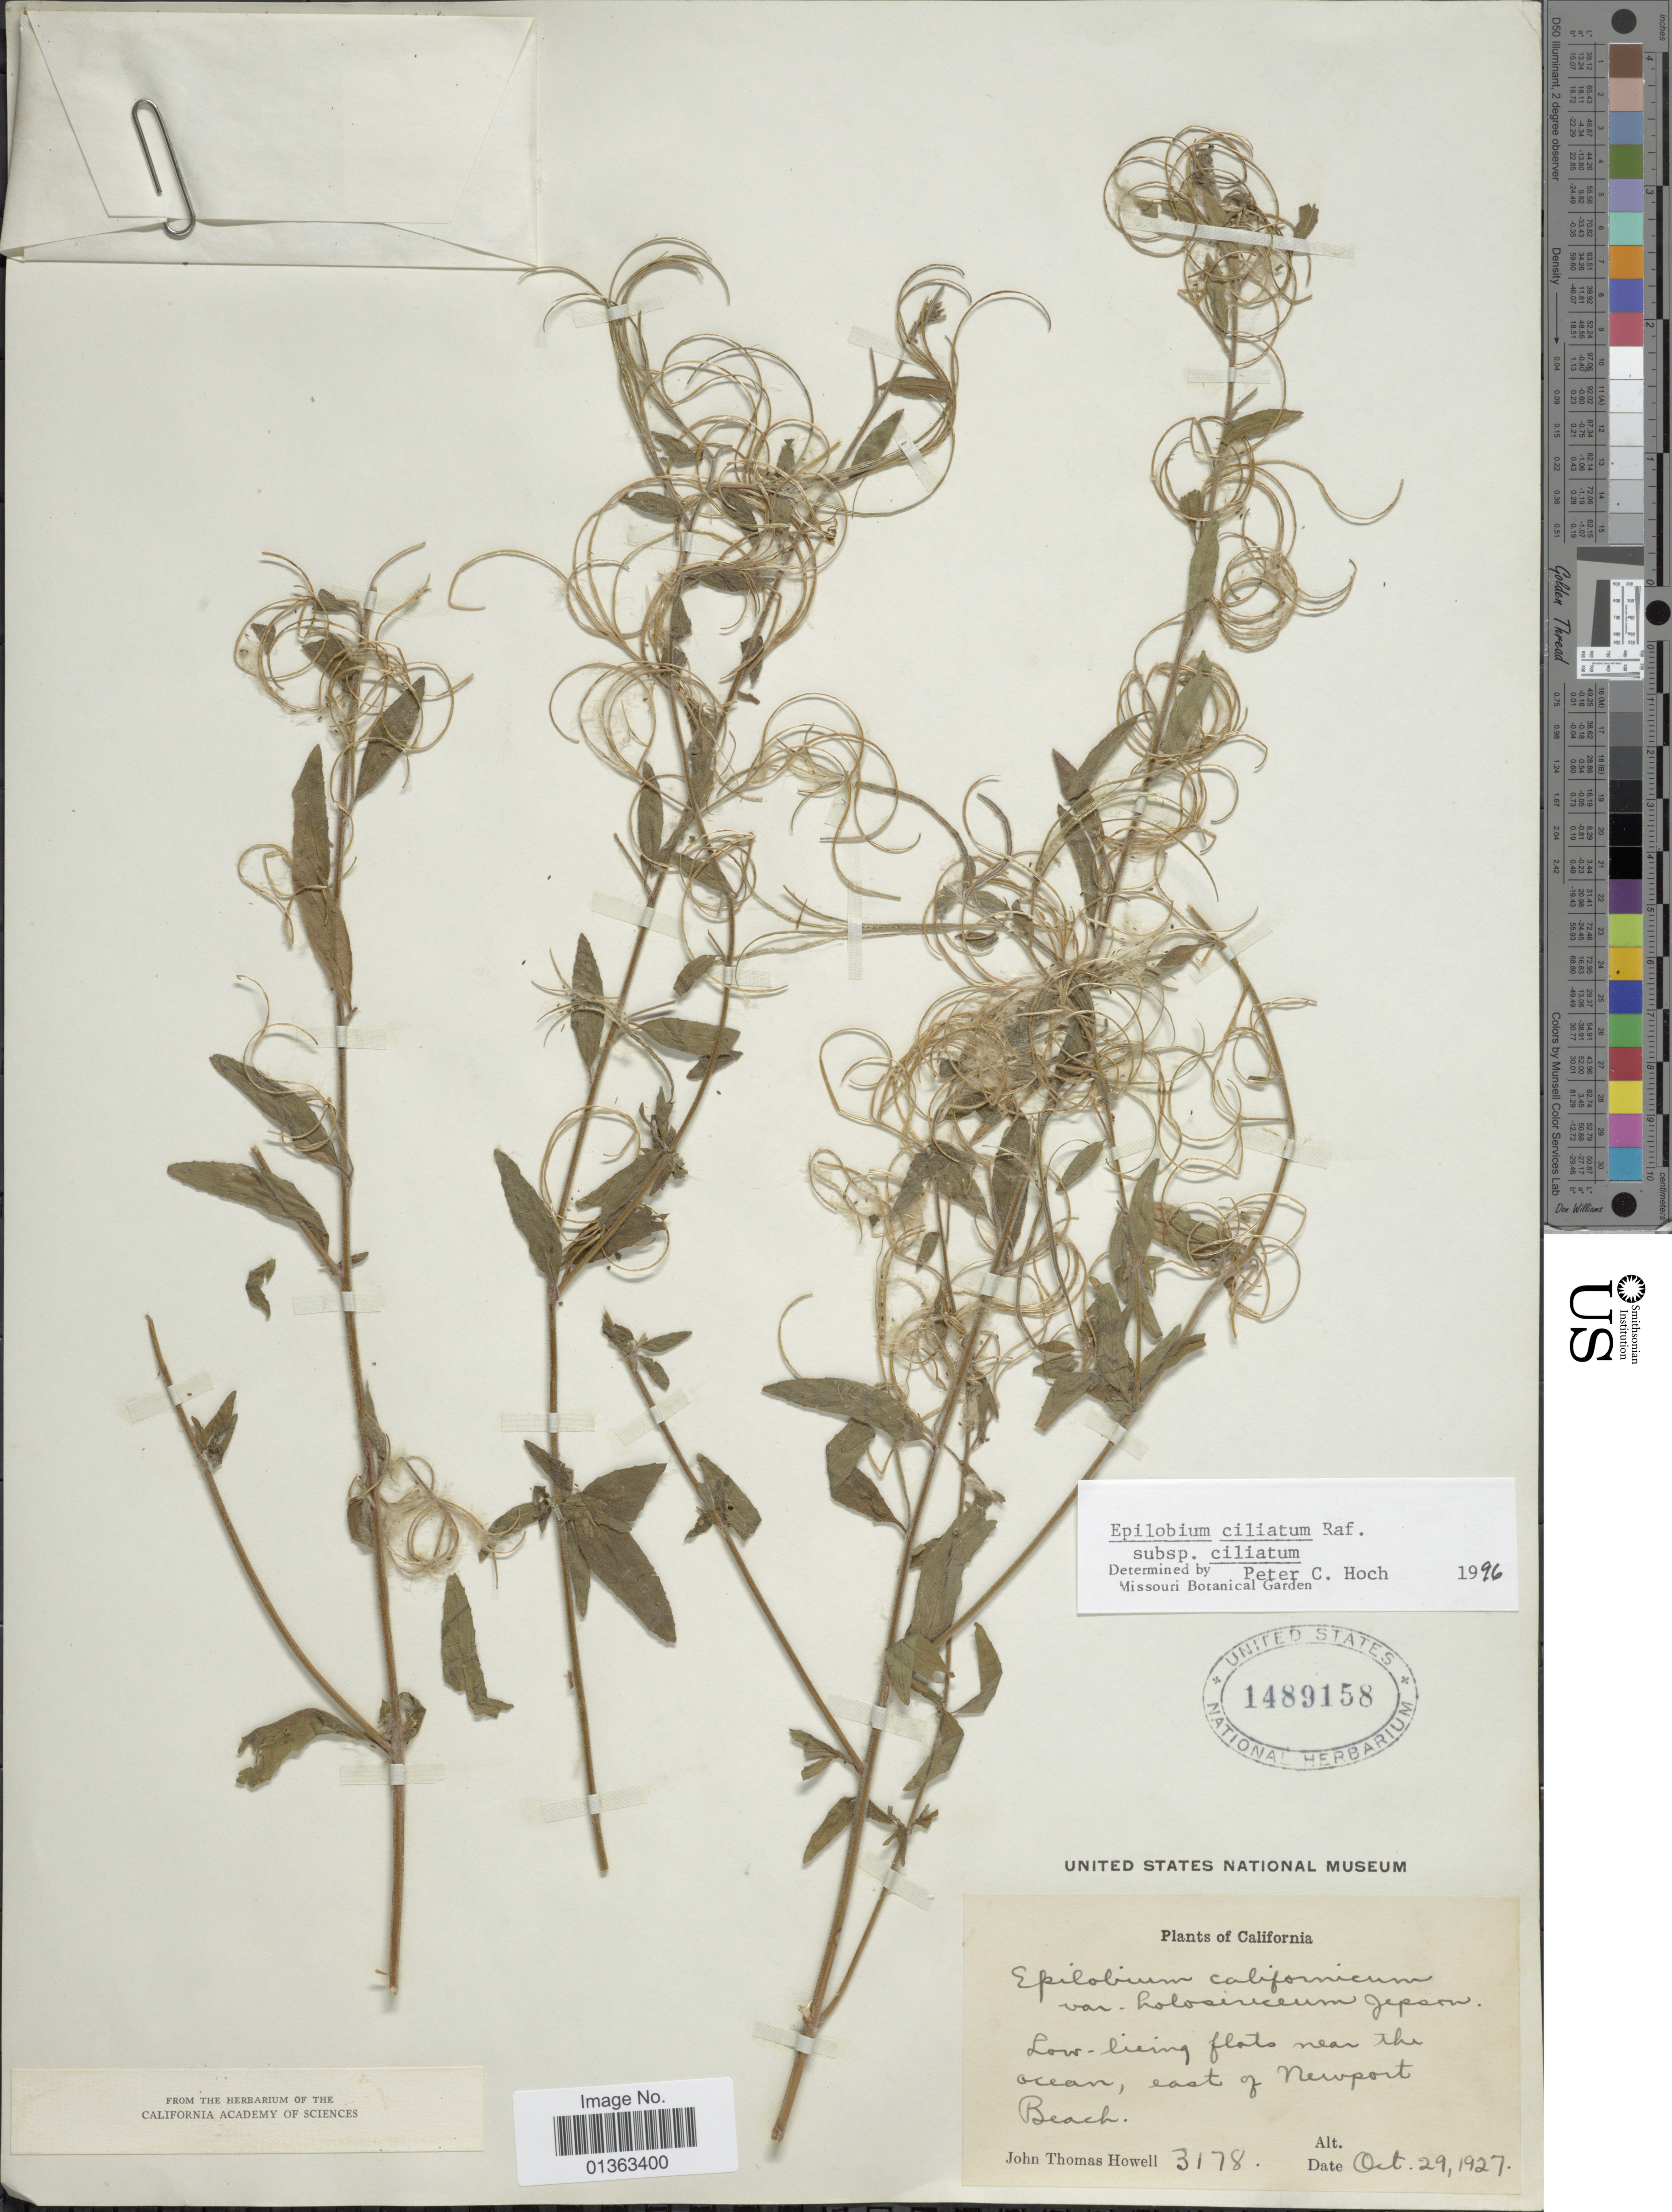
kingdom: Plantae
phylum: Tracheophyta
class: Magnoliopsida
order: Myrtales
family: Onagraceae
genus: Epilobium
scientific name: Epilobium ciliatum subsp. ciliatum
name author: Raf.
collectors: J. T. Howell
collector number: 3178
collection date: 1927-10-29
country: United States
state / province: California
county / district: Orange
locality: Low-lieing flats near the ocean, east of Newport Beach.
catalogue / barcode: US 1489158